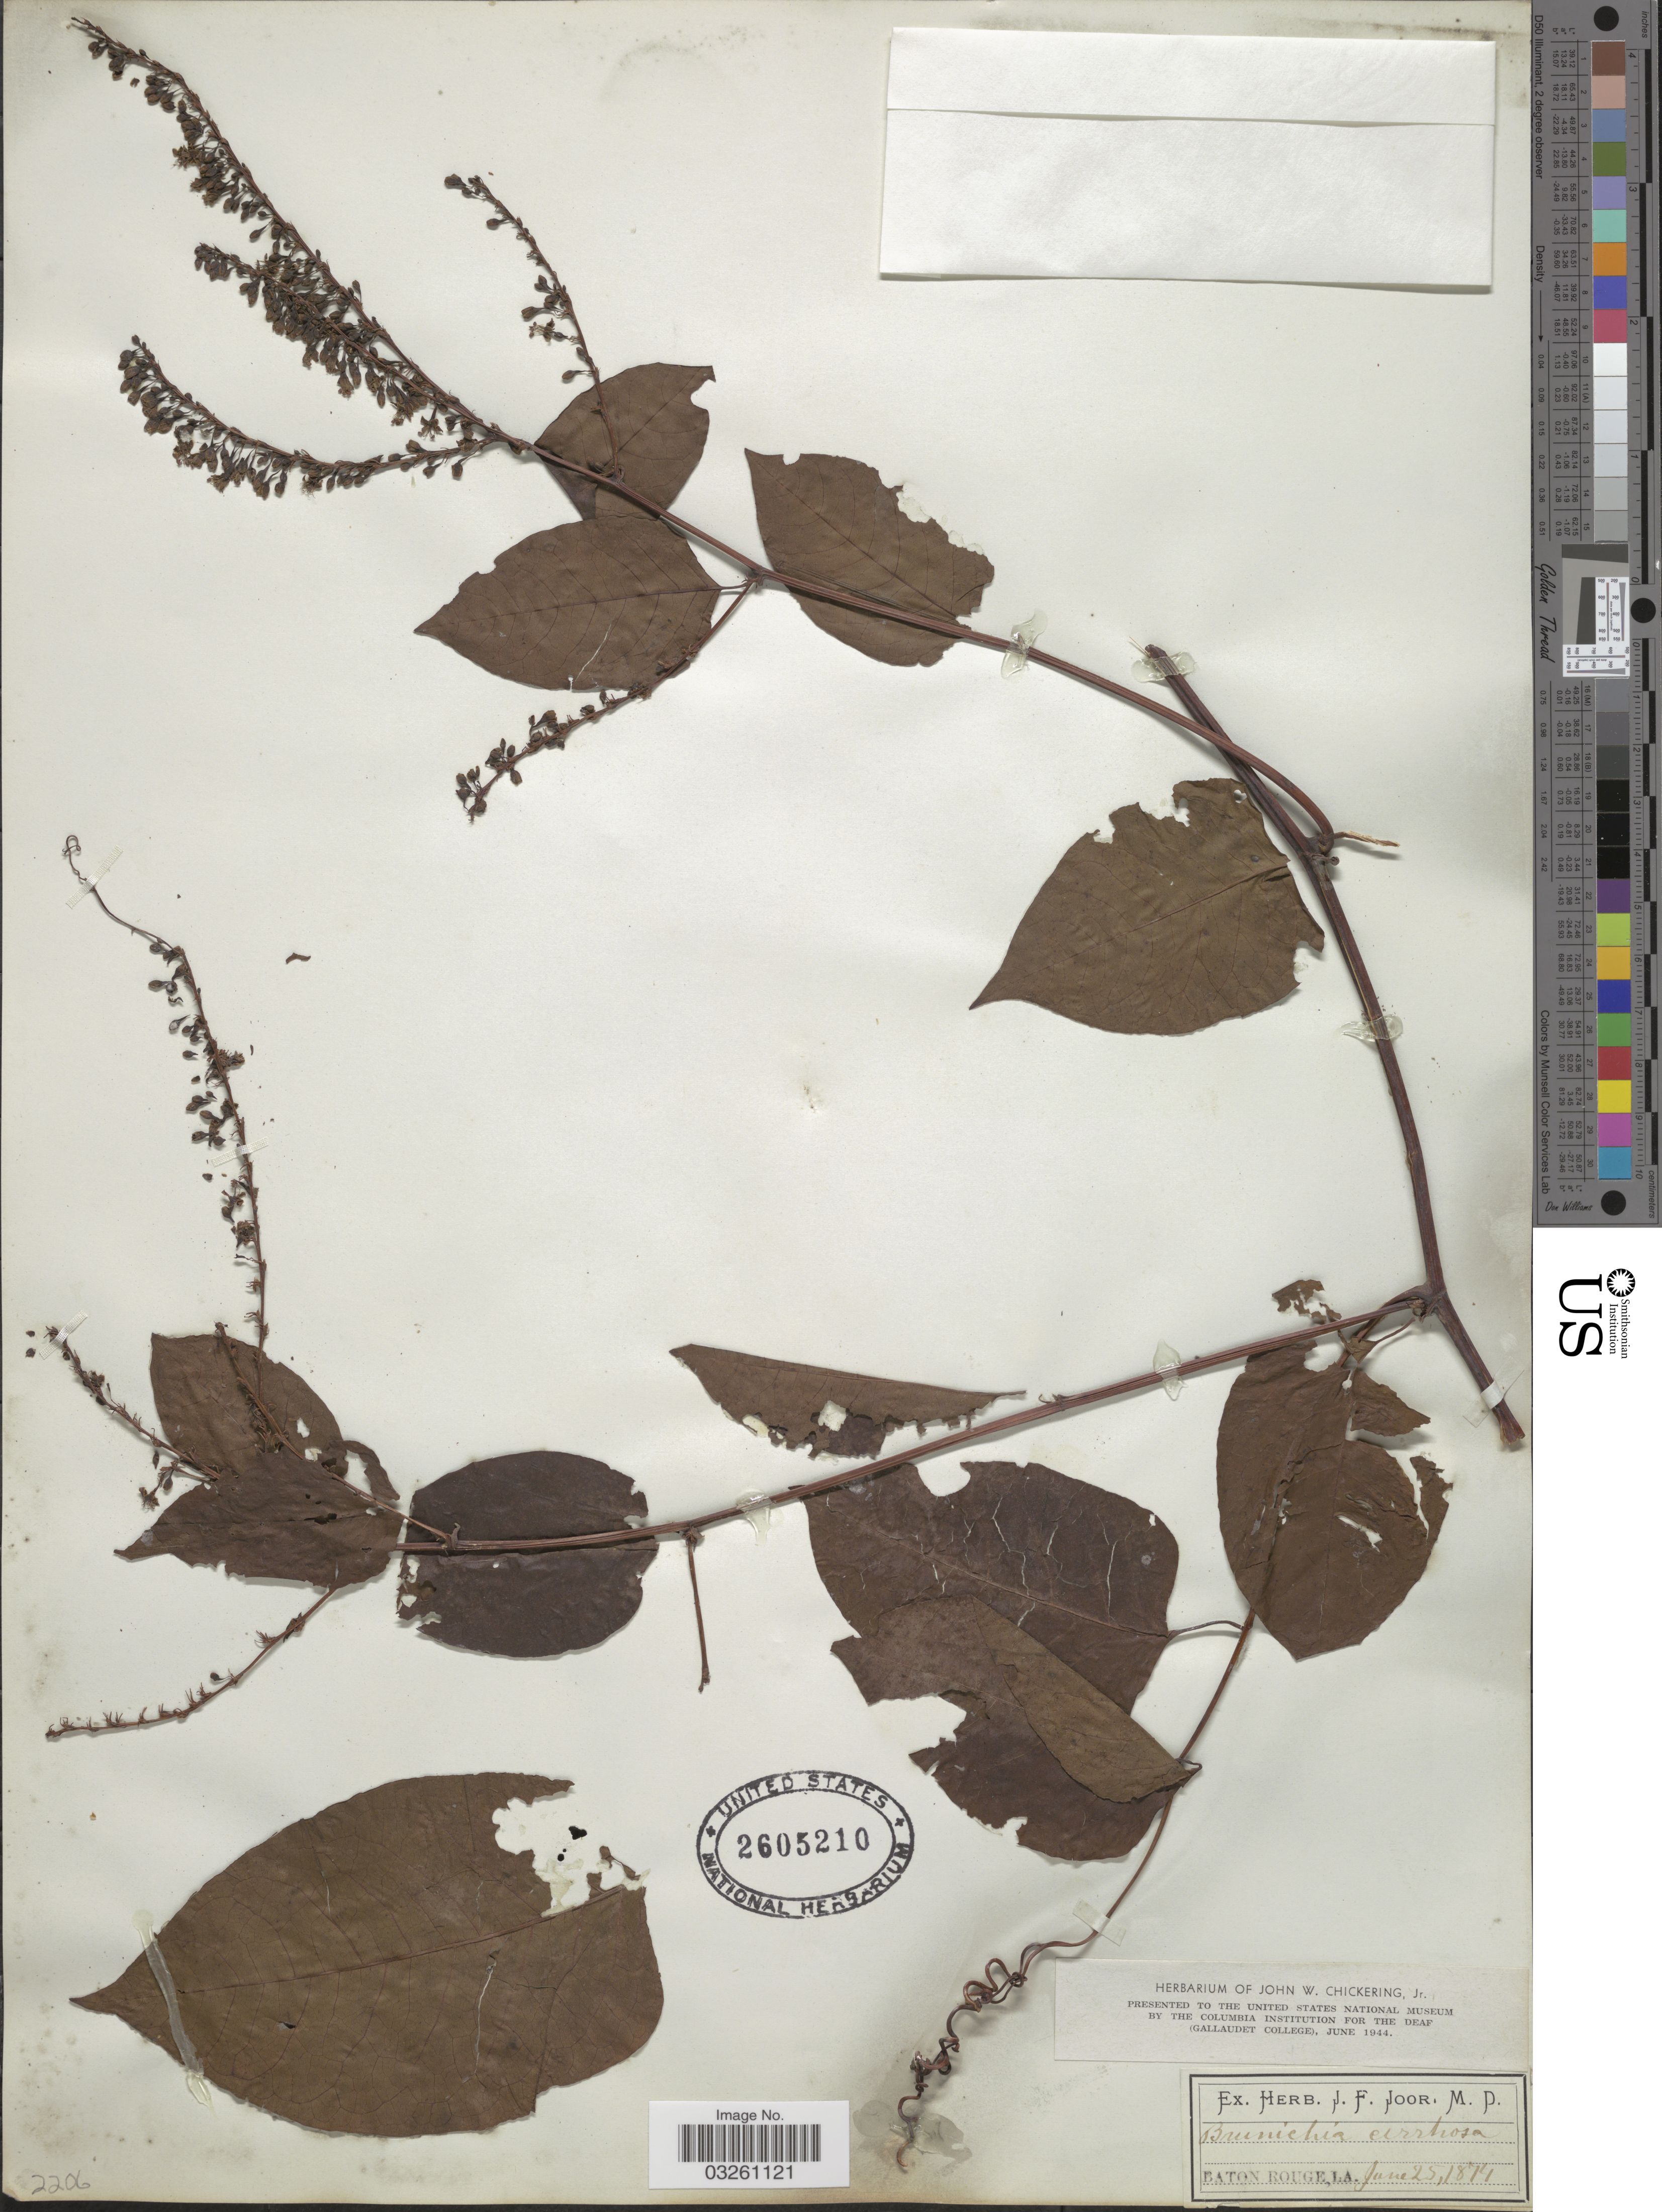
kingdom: Plantae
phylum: Tracheophyta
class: Magnoliopsida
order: Caryophyllales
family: Polygonaceae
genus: Brunnichia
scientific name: Brunnichia cirrhosa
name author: Gaertn.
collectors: ex herb. J.F. Joor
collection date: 1874-06-25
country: United States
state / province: Louisiana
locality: Baton Rouge.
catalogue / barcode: US 2605210